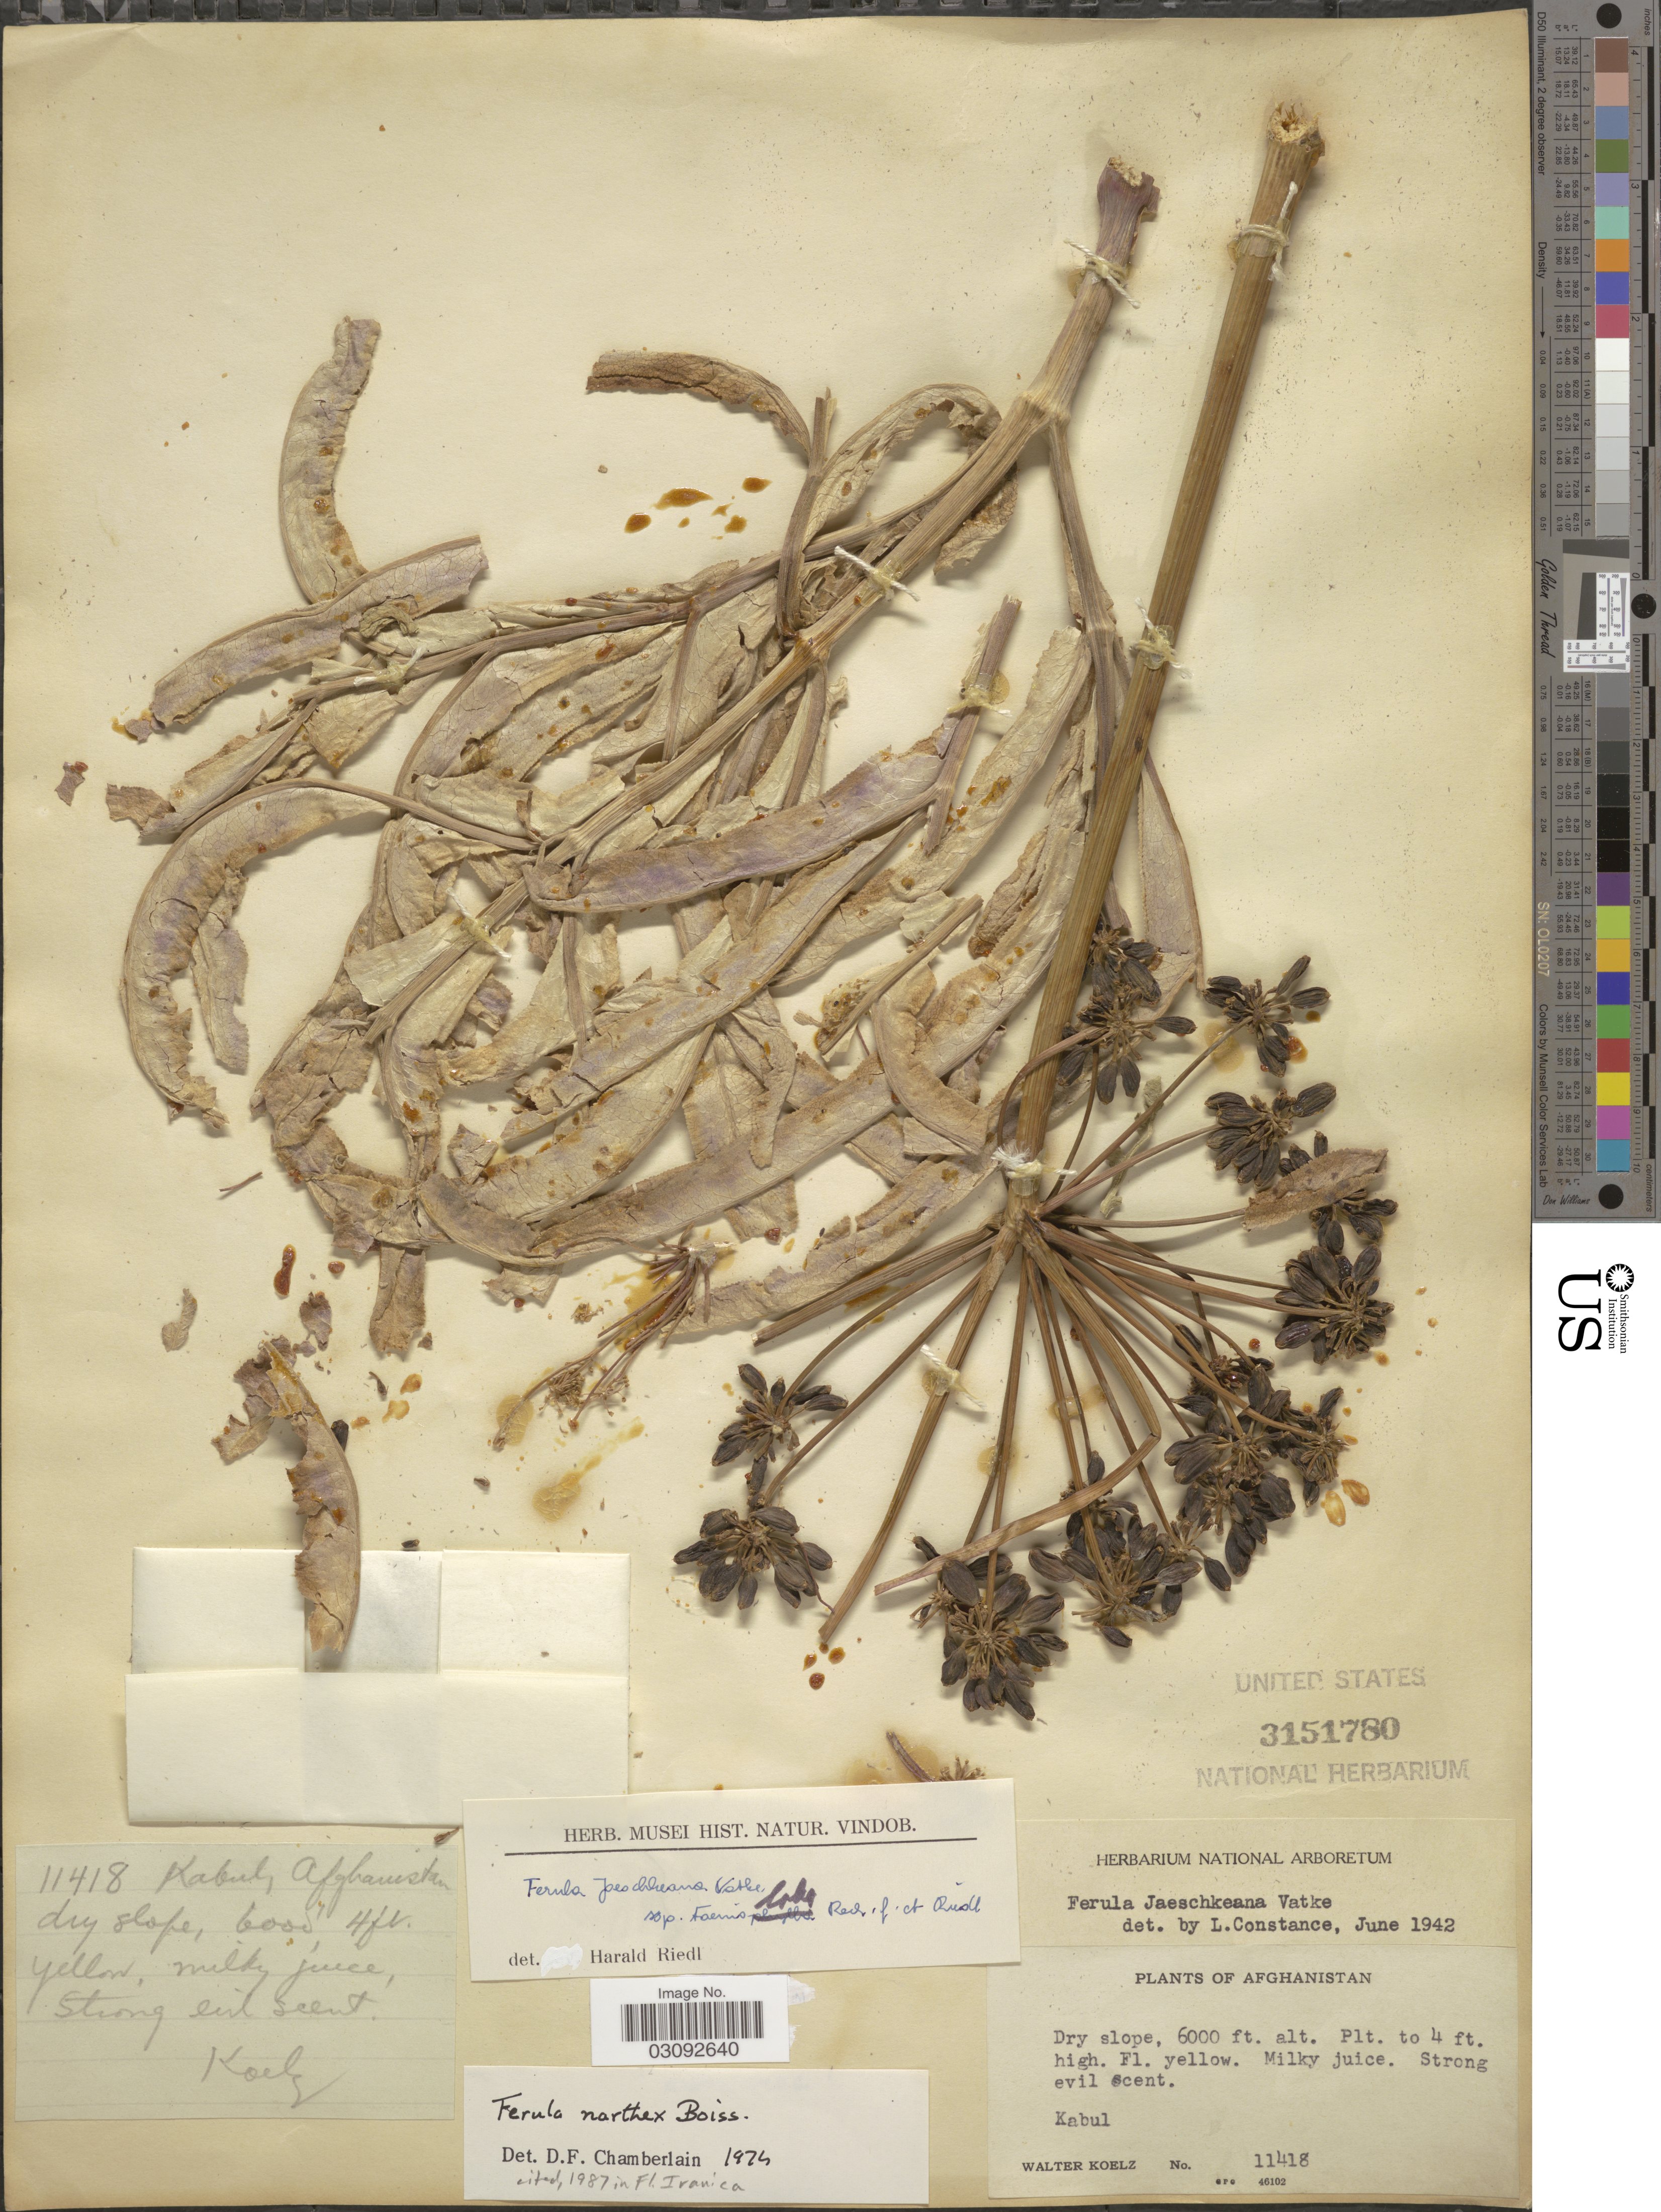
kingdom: Plantae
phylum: Tracheophyta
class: Magnoliopsida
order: Apiales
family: Apiaceae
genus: Ferula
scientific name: Ferula narthex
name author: Boiss.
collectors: W. N. Koelz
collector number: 11418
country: Afghanistan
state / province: Kabul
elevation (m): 1829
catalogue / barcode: US 3151780